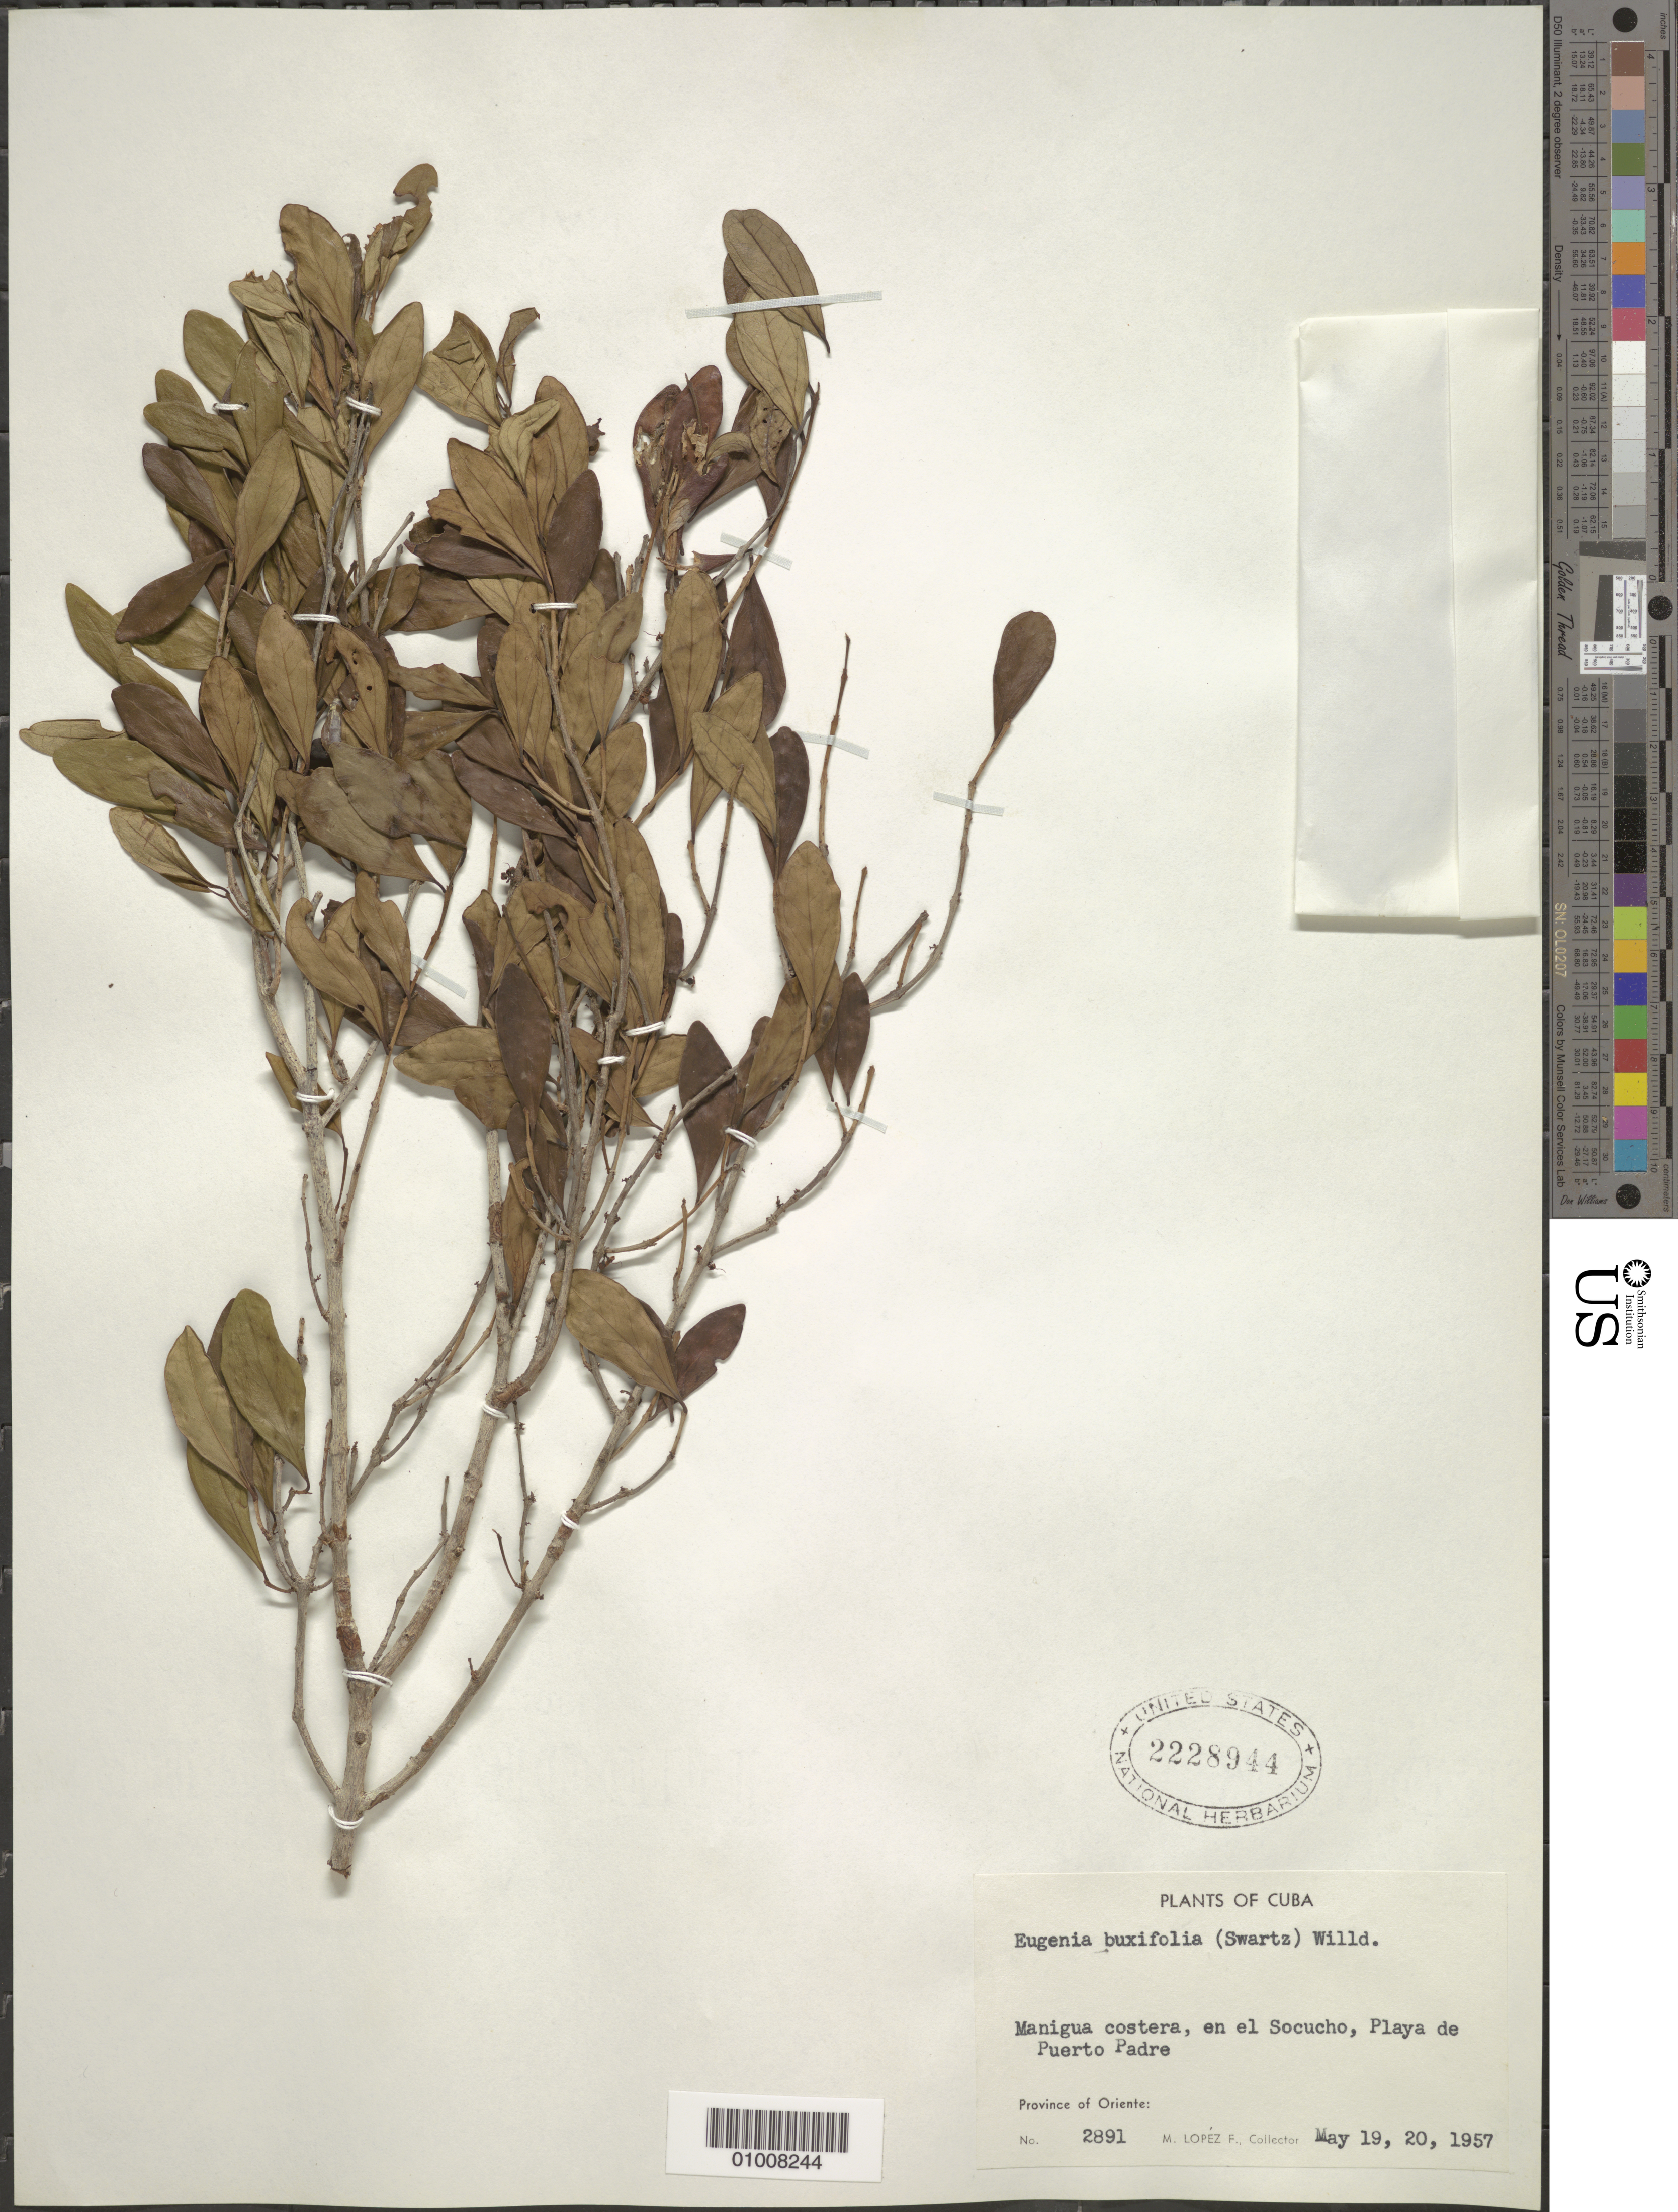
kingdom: Plantae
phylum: Tracheophyta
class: Magnoliopsida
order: Myrtales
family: Myrtaceae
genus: Eugenia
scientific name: Eugenia foetida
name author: Pers.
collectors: M. López Figueiras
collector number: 2891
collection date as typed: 19 May 1957 to 20 May 1957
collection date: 1957-05-19/1957-05-20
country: Cuba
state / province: Oriente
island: Cuba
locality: Manigua costera, en el Socucho, Playa de Puerto Padre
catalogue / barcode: US 2228944